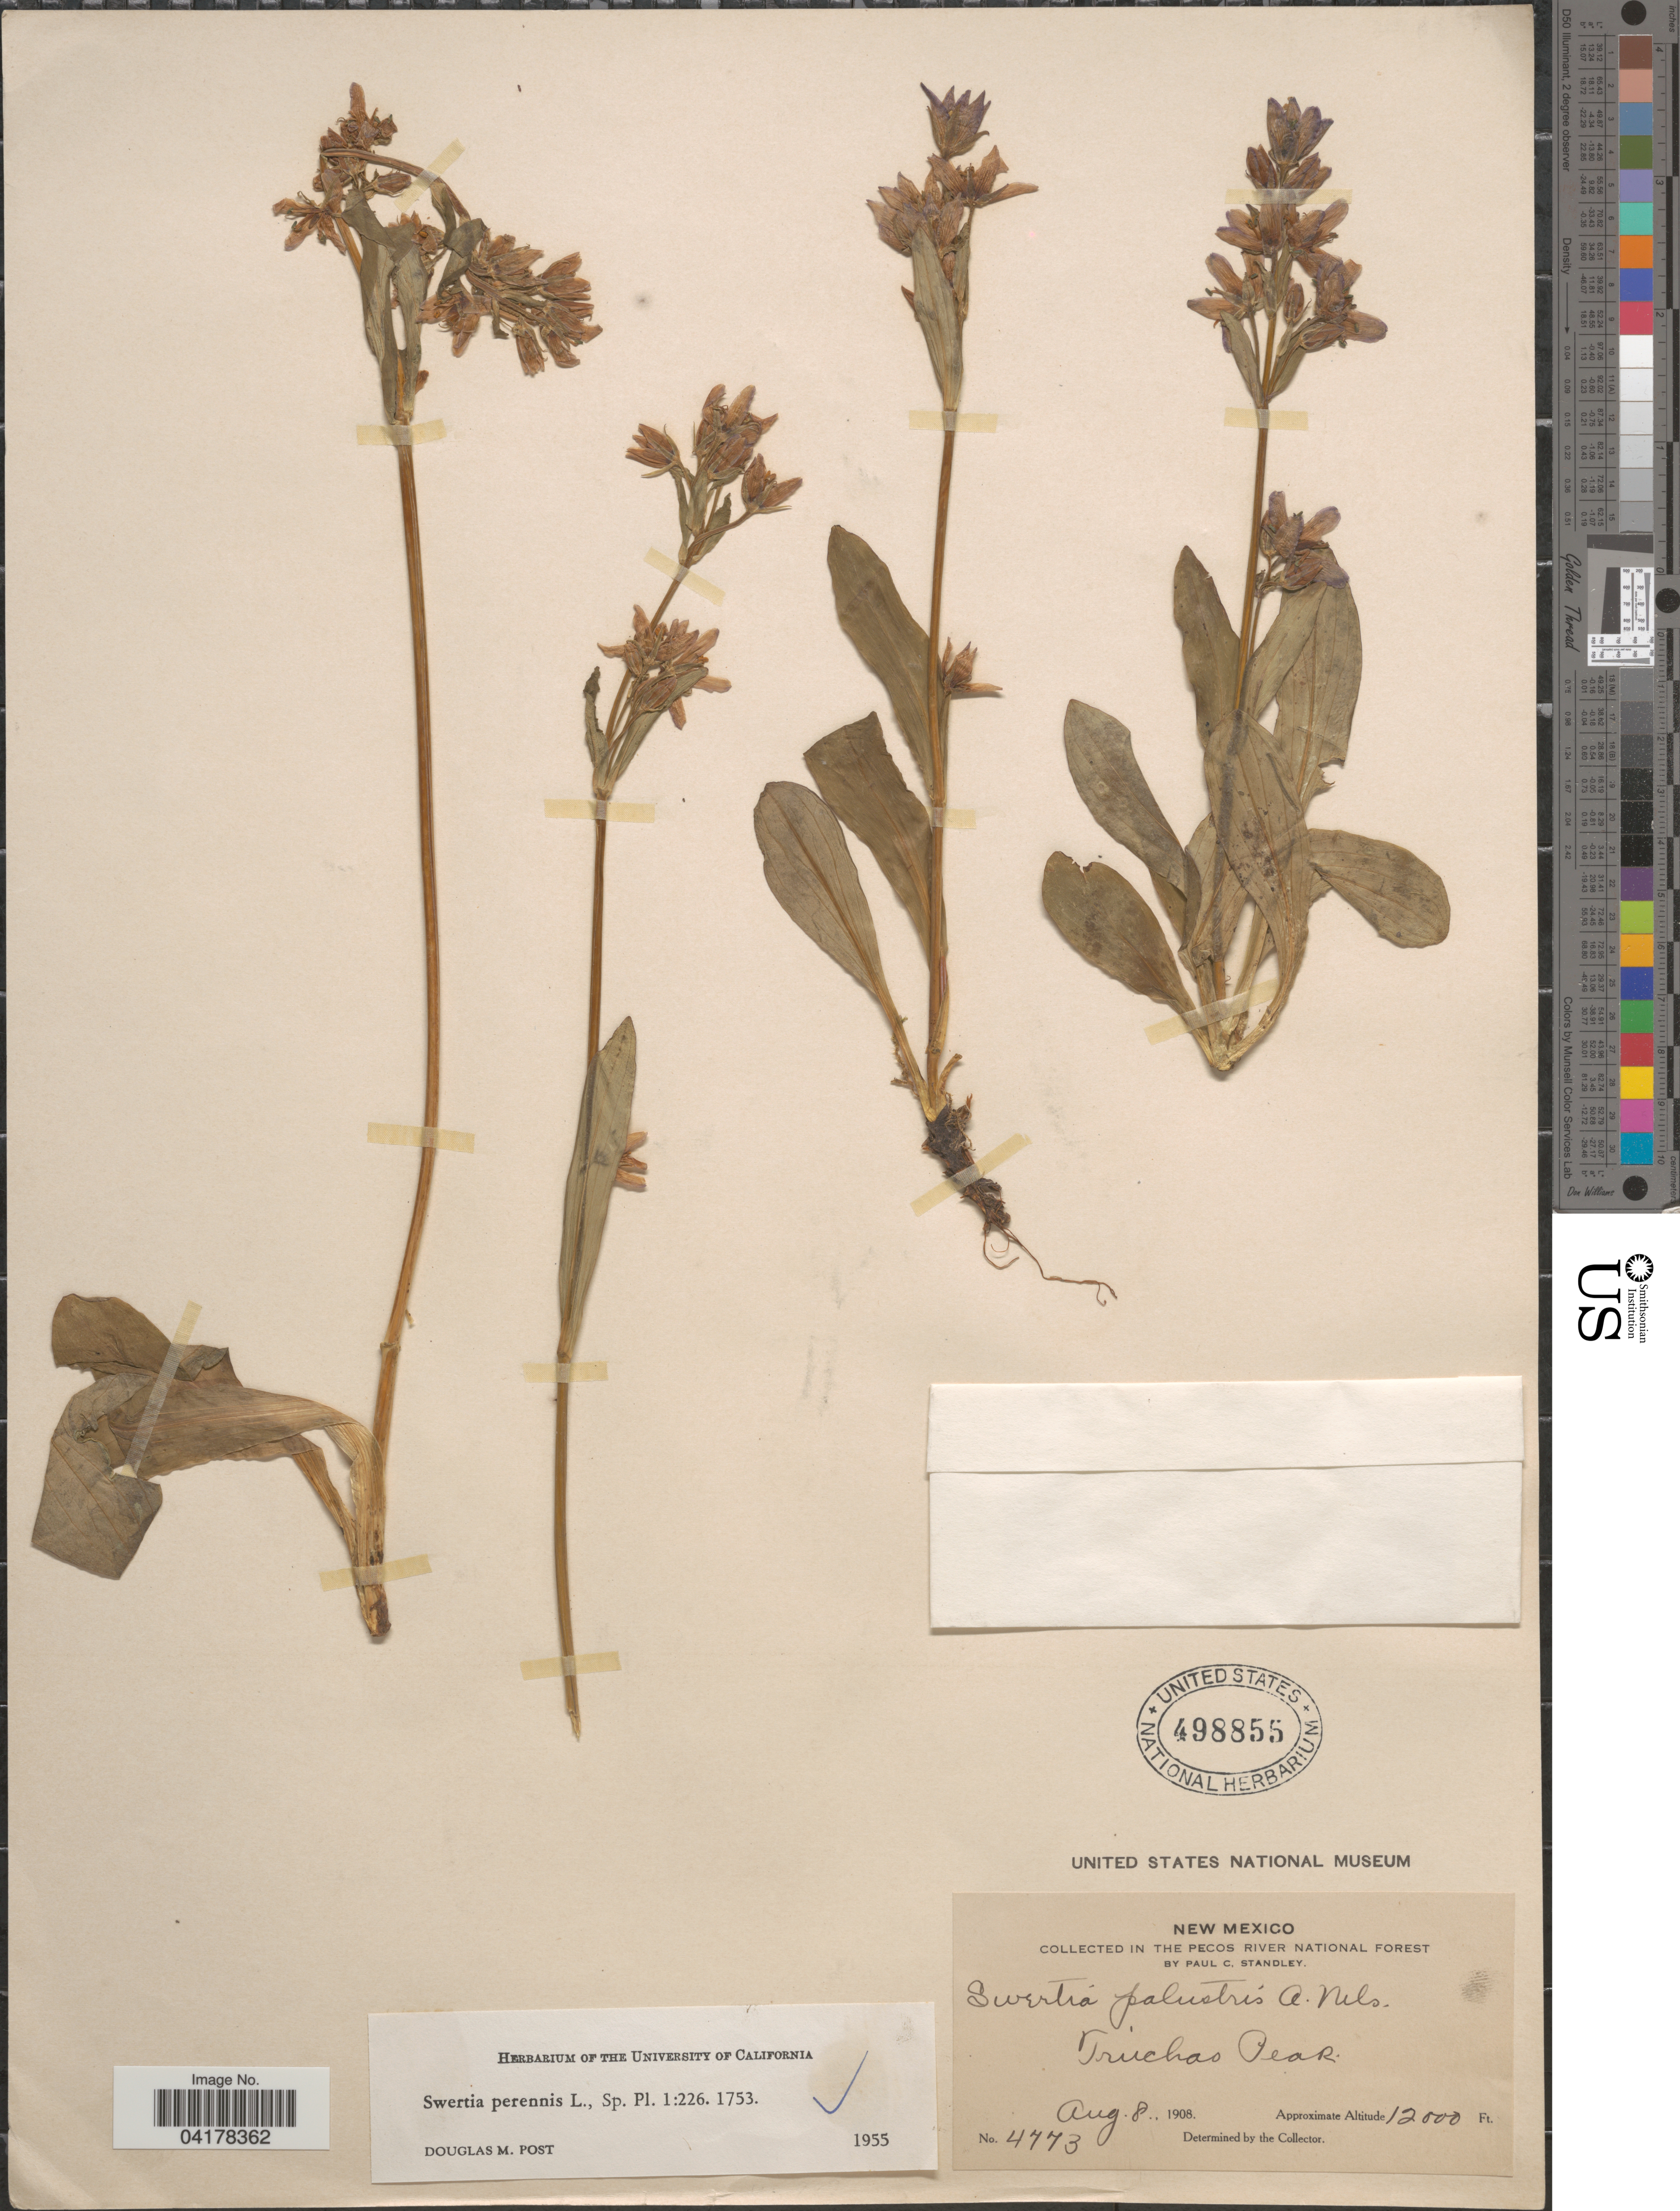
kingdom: Plantae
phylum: Tracheophyta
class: Magnoliopsida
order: Gentianales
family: Gentianaceae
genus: Swertia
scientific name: Swertia perennis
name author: L.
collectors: P. C. Standley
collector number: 4773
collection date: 1908-08-08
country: United States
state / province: New Mexico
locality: In the Pecos River National Forest. Truchas Peak.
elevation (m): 3658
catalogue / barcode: US 498855